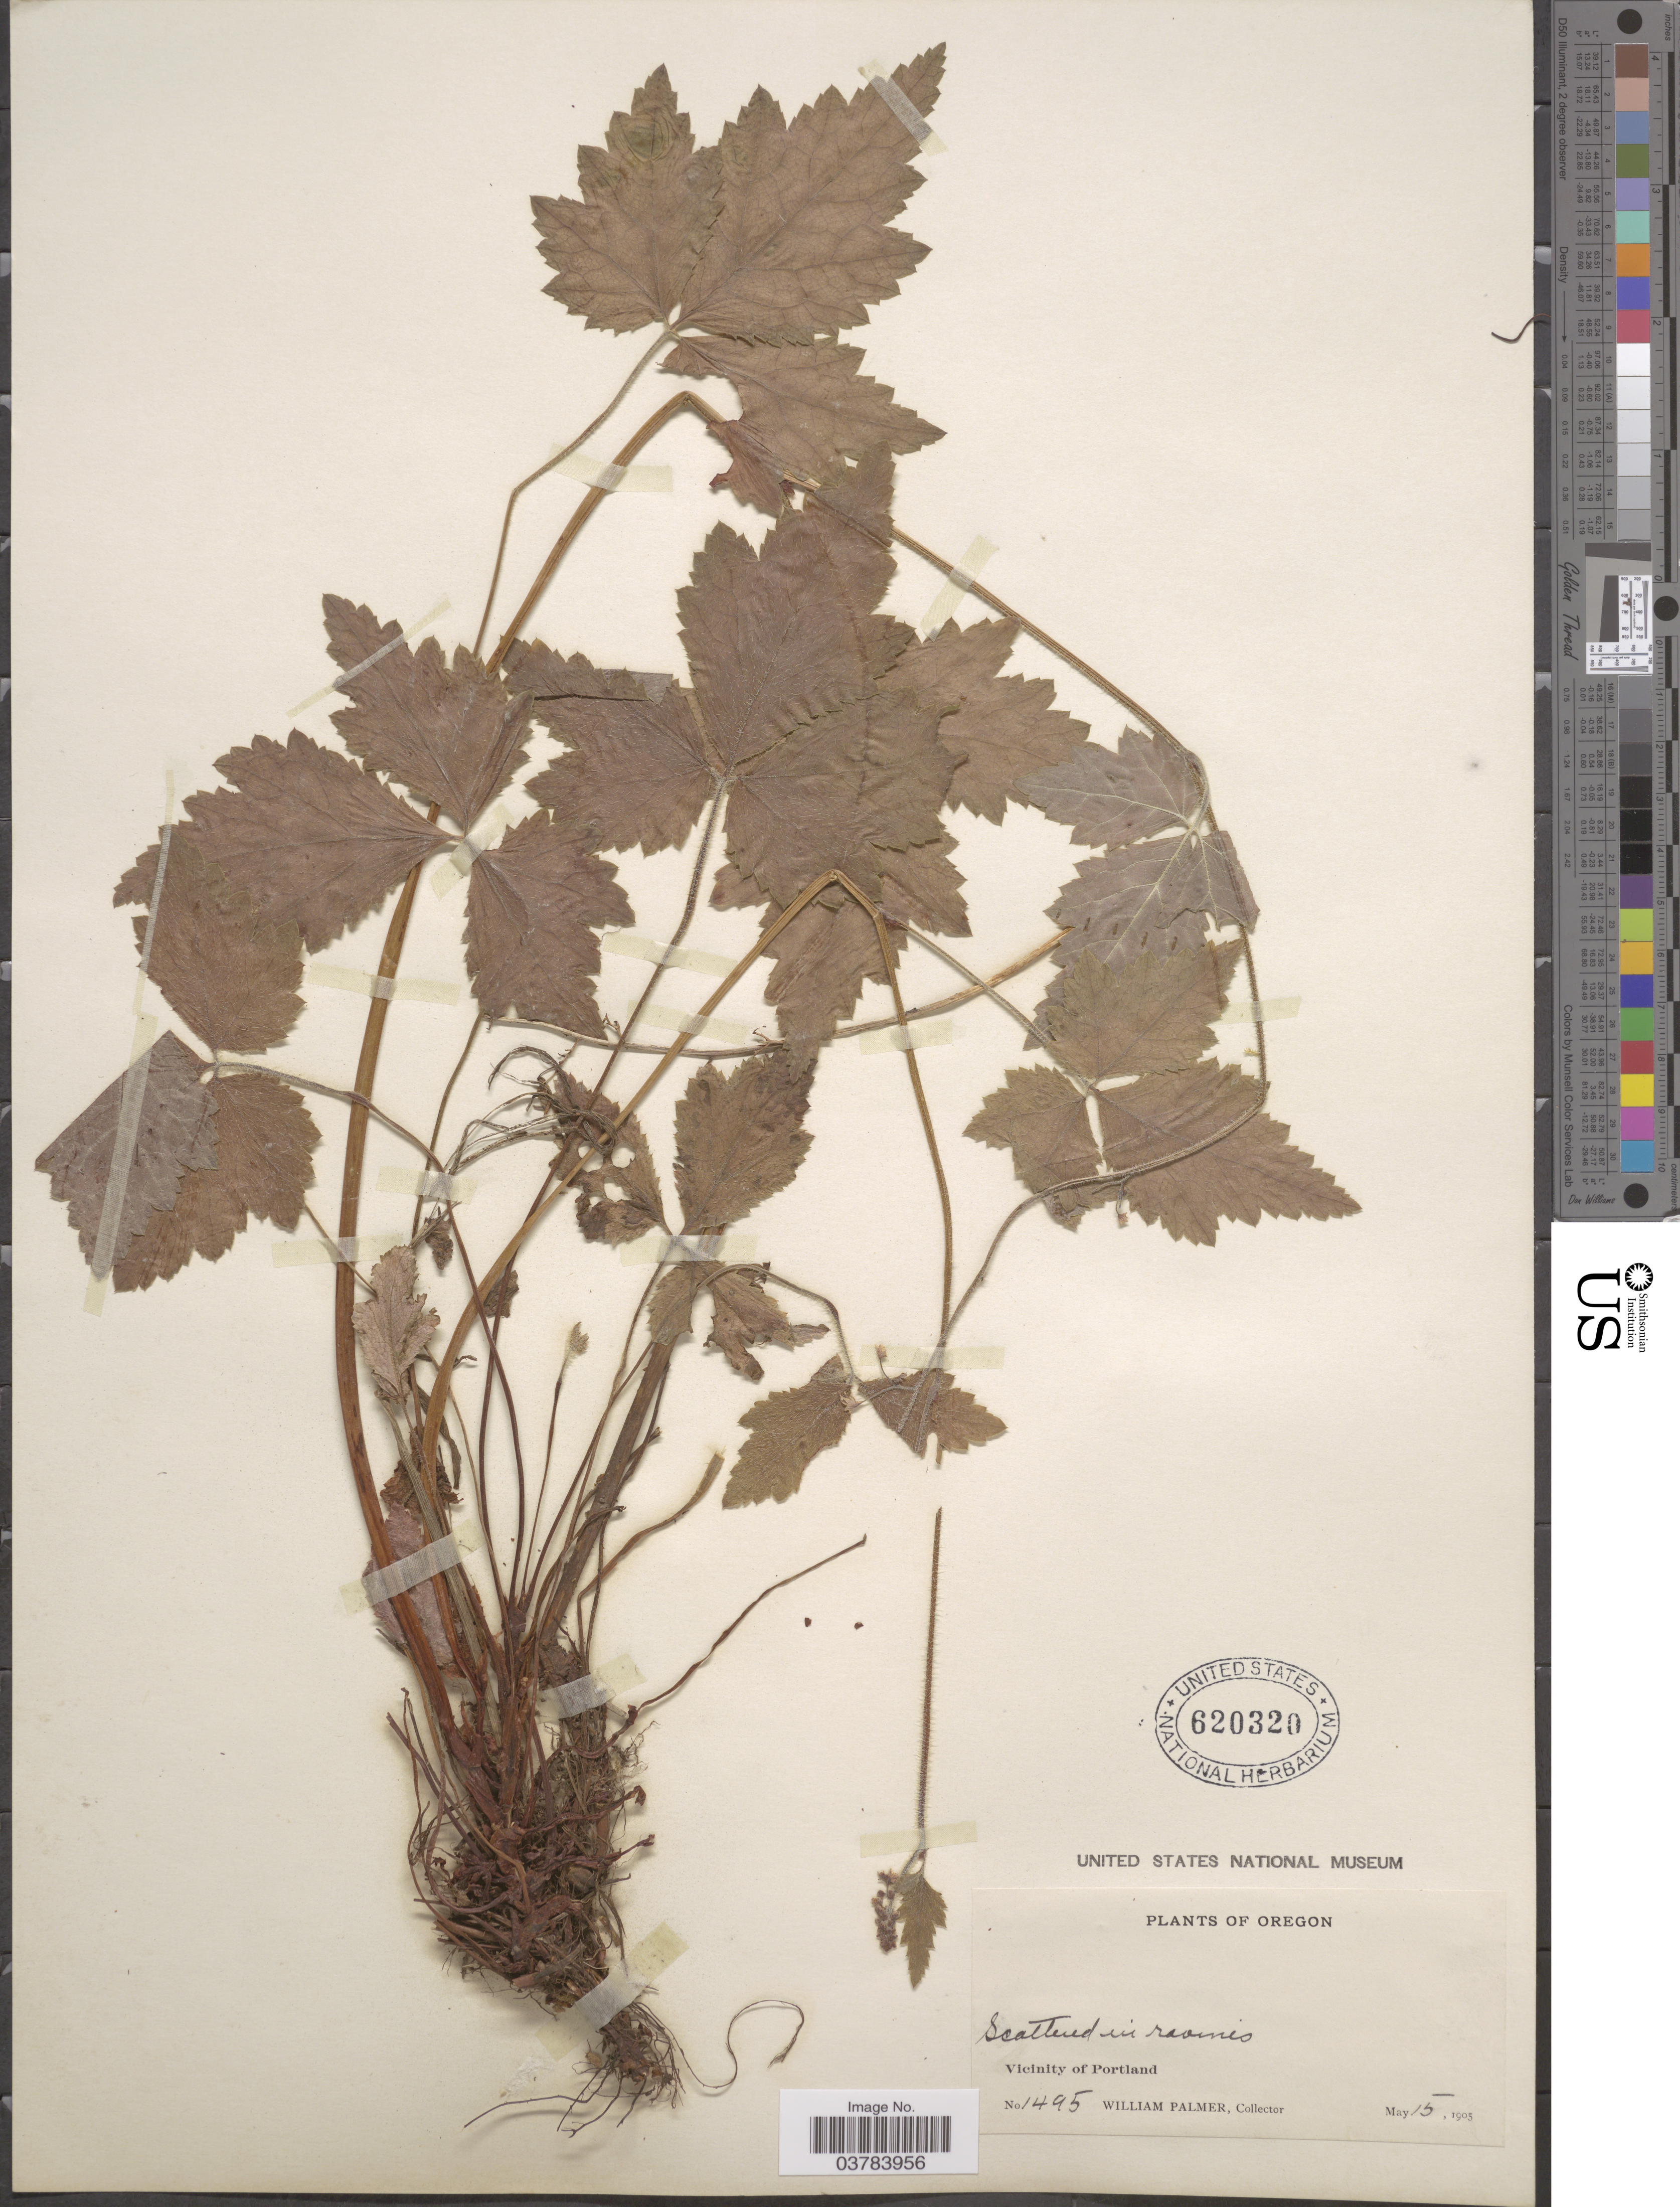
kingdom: Plantae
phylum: Tracheophyta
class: Magnoliopsida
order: Saxifragales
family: Saxifragaceae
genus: Tiarella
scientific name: Tiarella trifoliata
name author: L.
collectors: W. Palmer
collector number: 1495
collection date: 1905-05-15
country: United States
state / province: Oregon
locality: Vicinity of Portland.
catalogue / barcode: US 620320